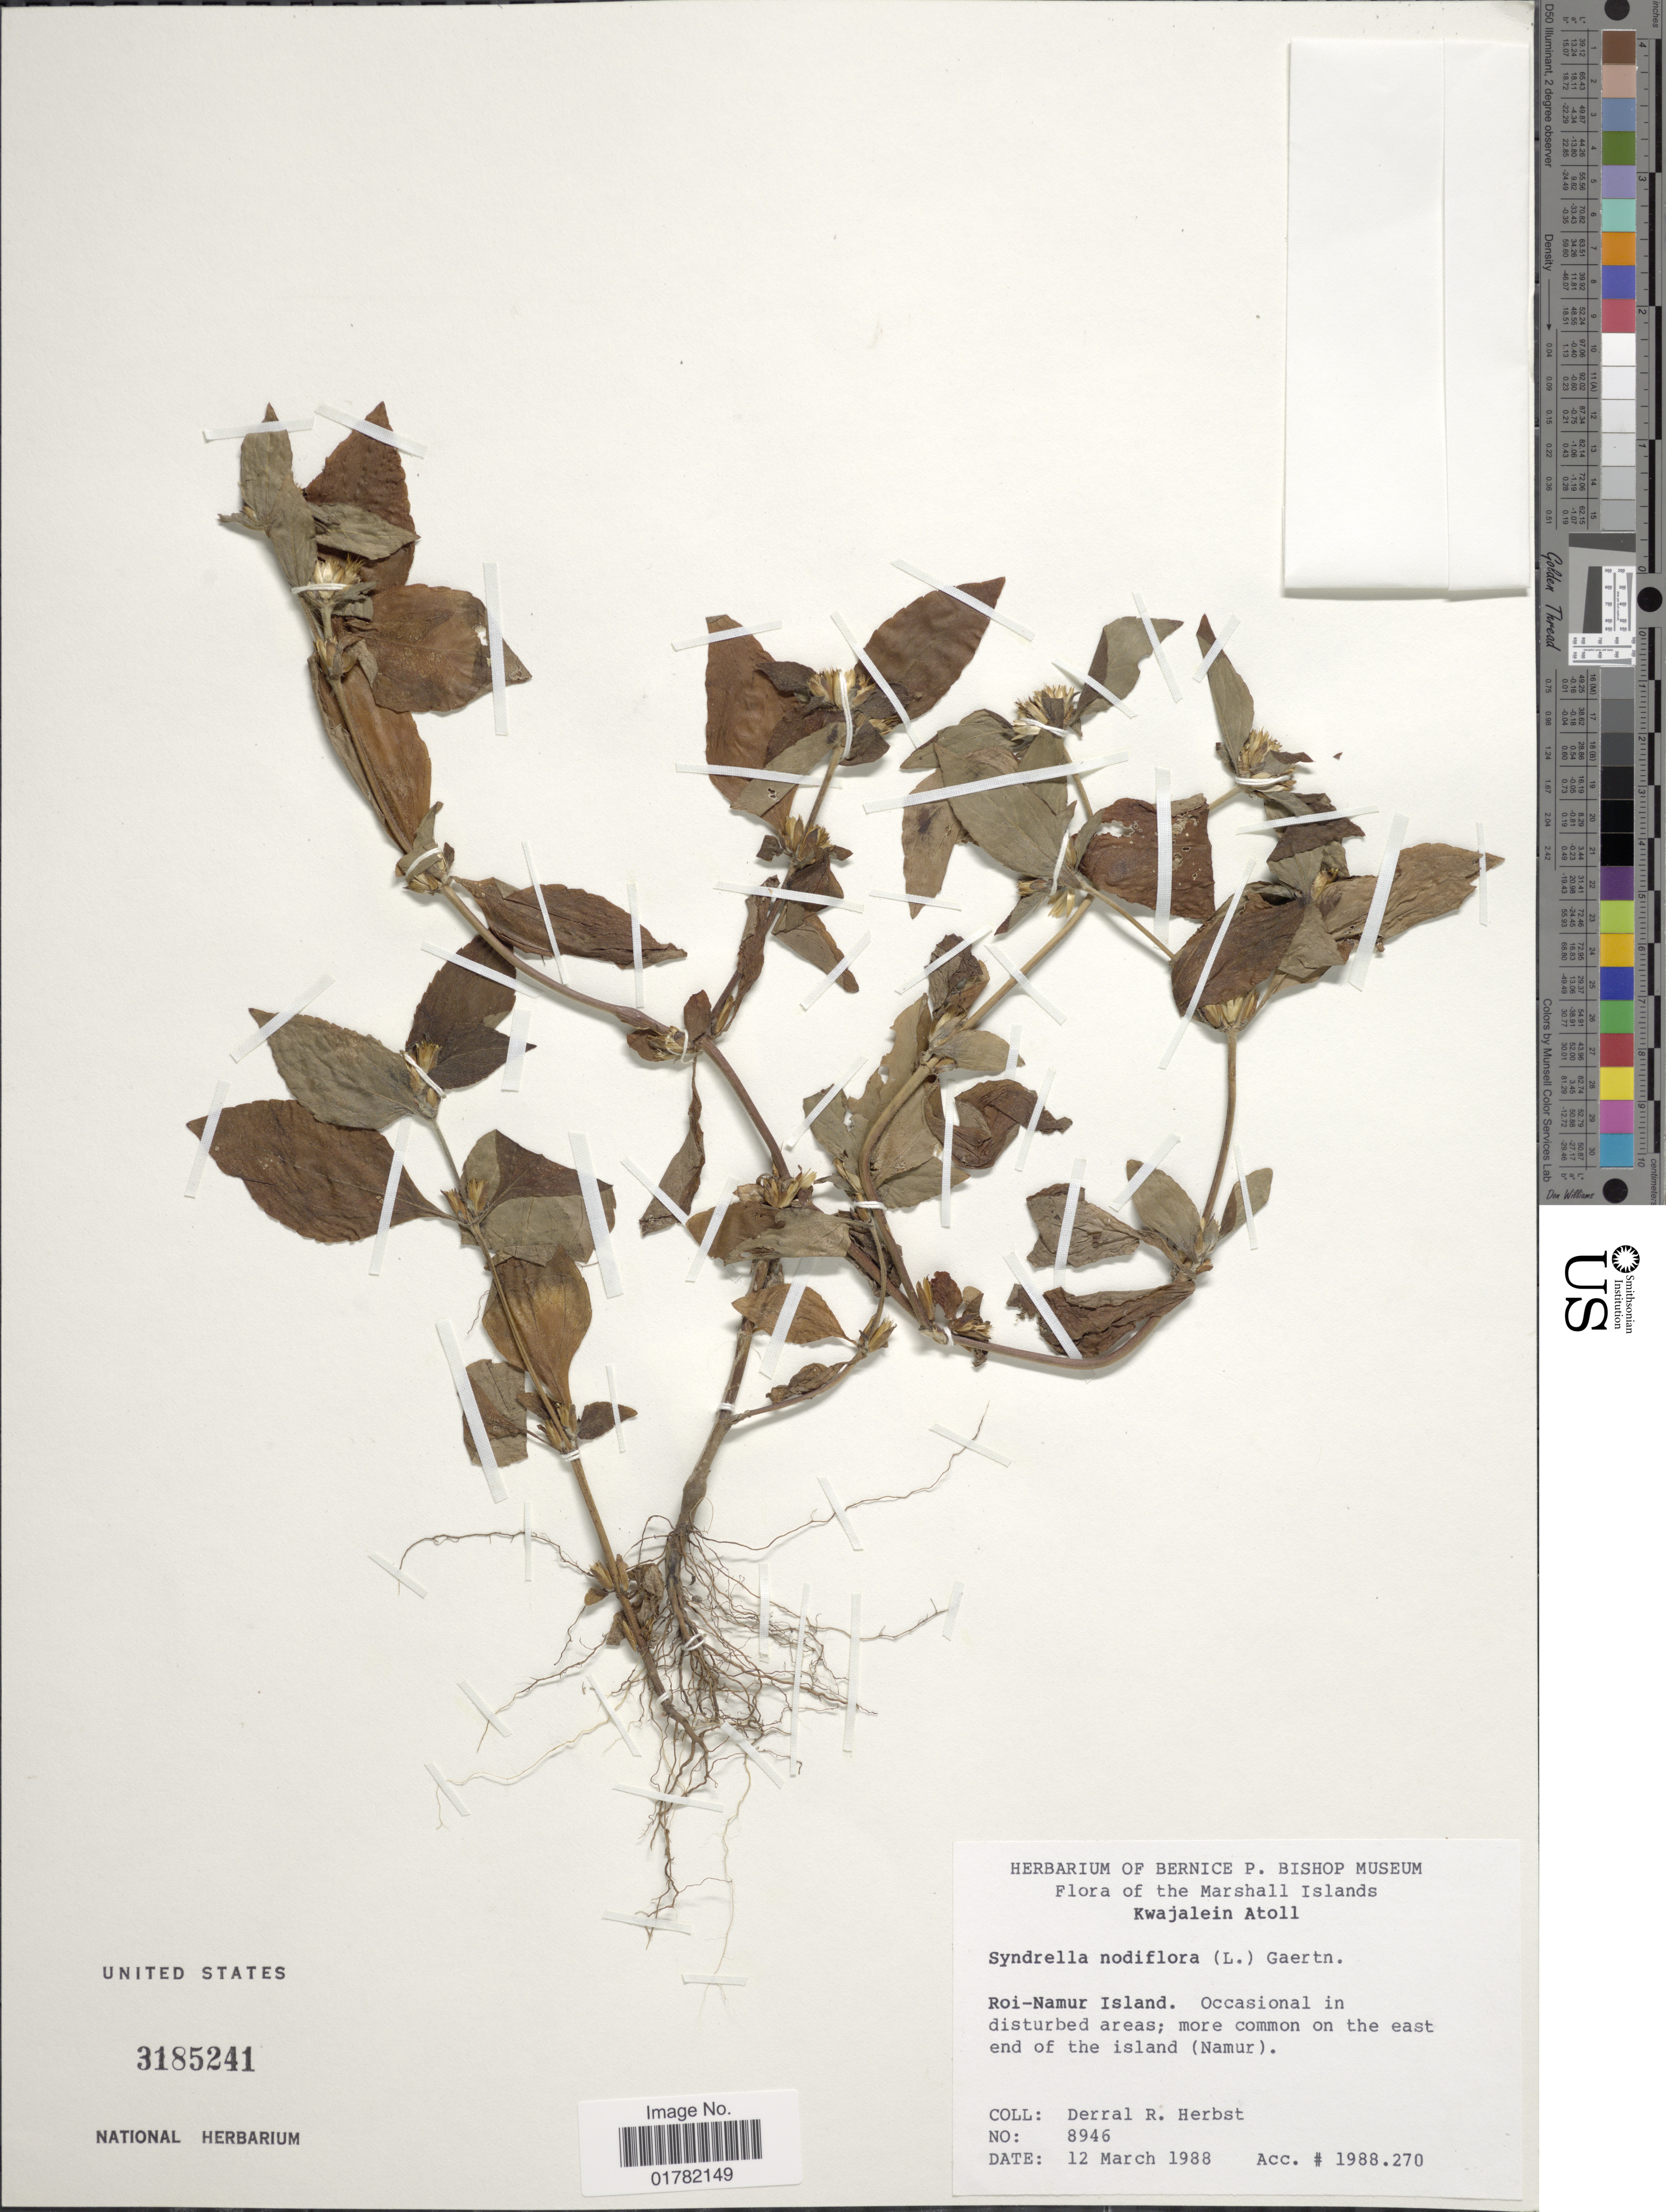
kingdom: Plantae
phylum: Tracheophyta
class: Magnoliopsida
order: Asterales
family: Asteraceae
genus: Synedrella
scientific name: Synedrella nodiflora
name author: (L.) Gaertn.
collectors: D. R. Herbst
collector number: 8946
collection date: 1988-03-12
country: Marshall Islands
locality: Kwajalein Atoll, Roi-Namur Island.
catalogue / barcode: US 3185241